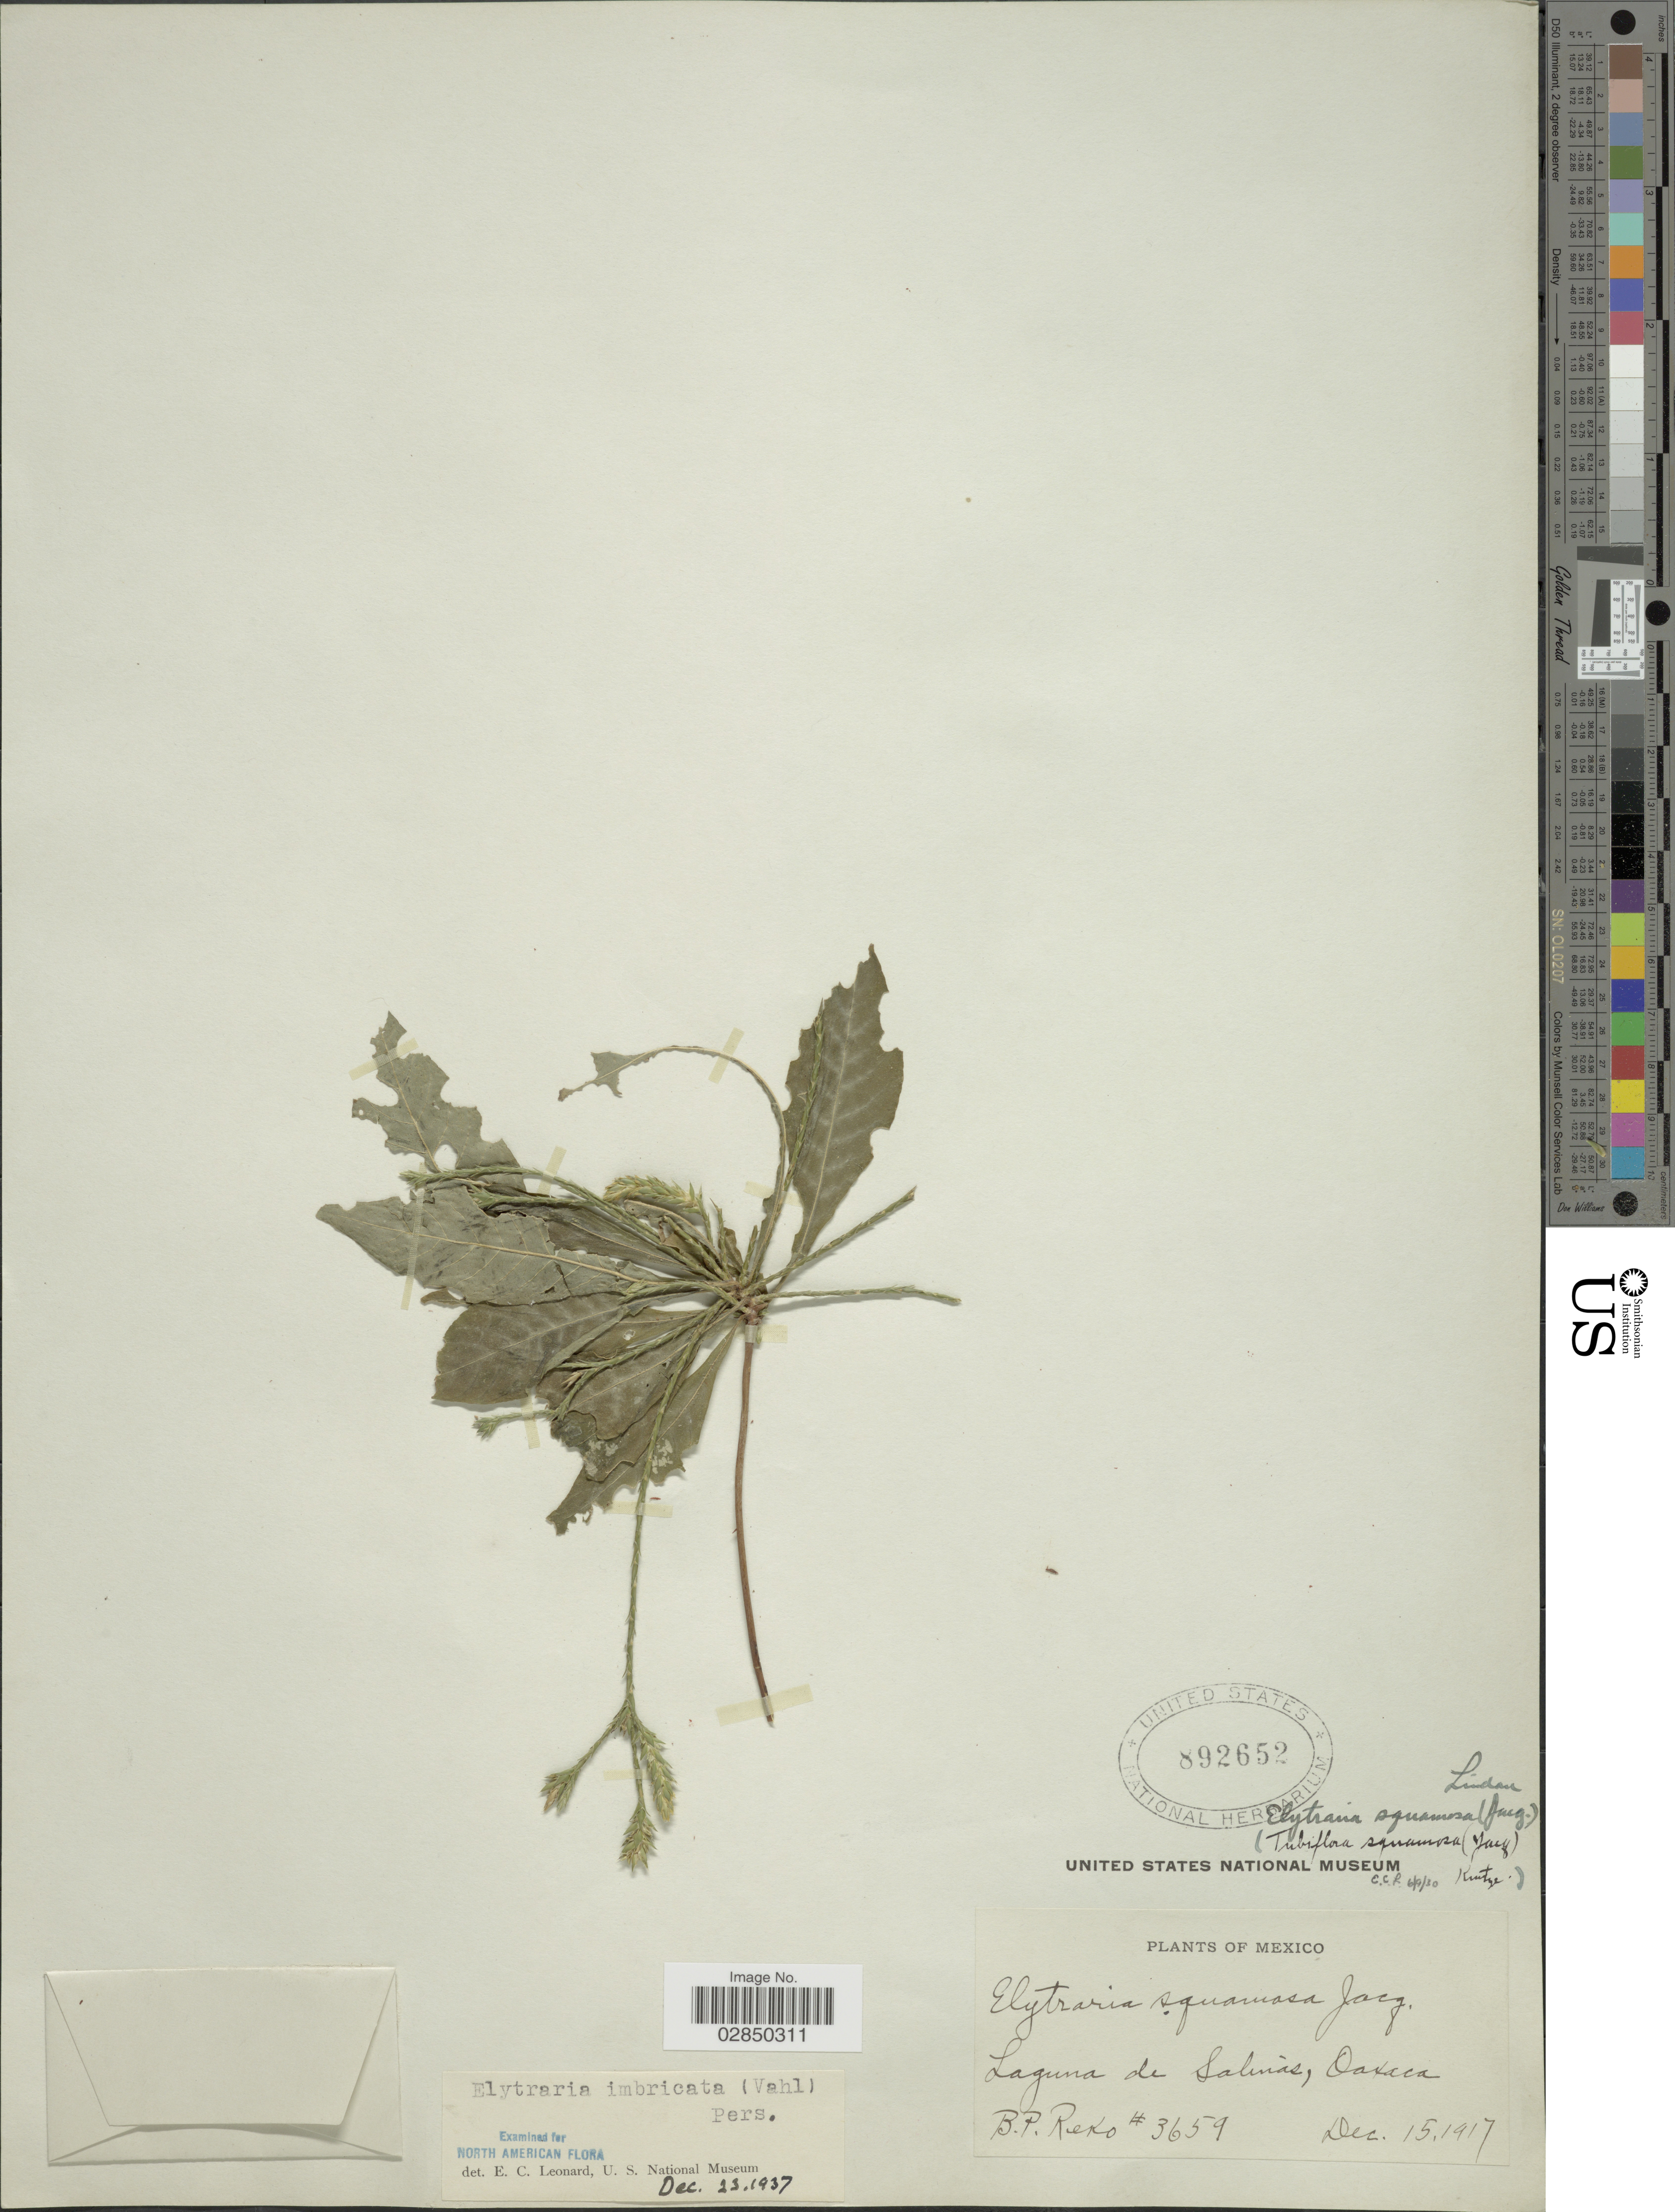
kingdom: Plantae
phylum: Tracheophyta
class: Magnoliopsida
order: Lamiales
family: Acanthaceae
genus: Elytraria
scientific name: Elytraria imbricata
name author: (Vahl) Pers.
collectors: B. P. Reko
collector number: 3659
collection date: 1917-12-15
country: Mexico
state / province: Oaxaca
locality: Laguna de Salinas.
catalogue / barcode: US 892652